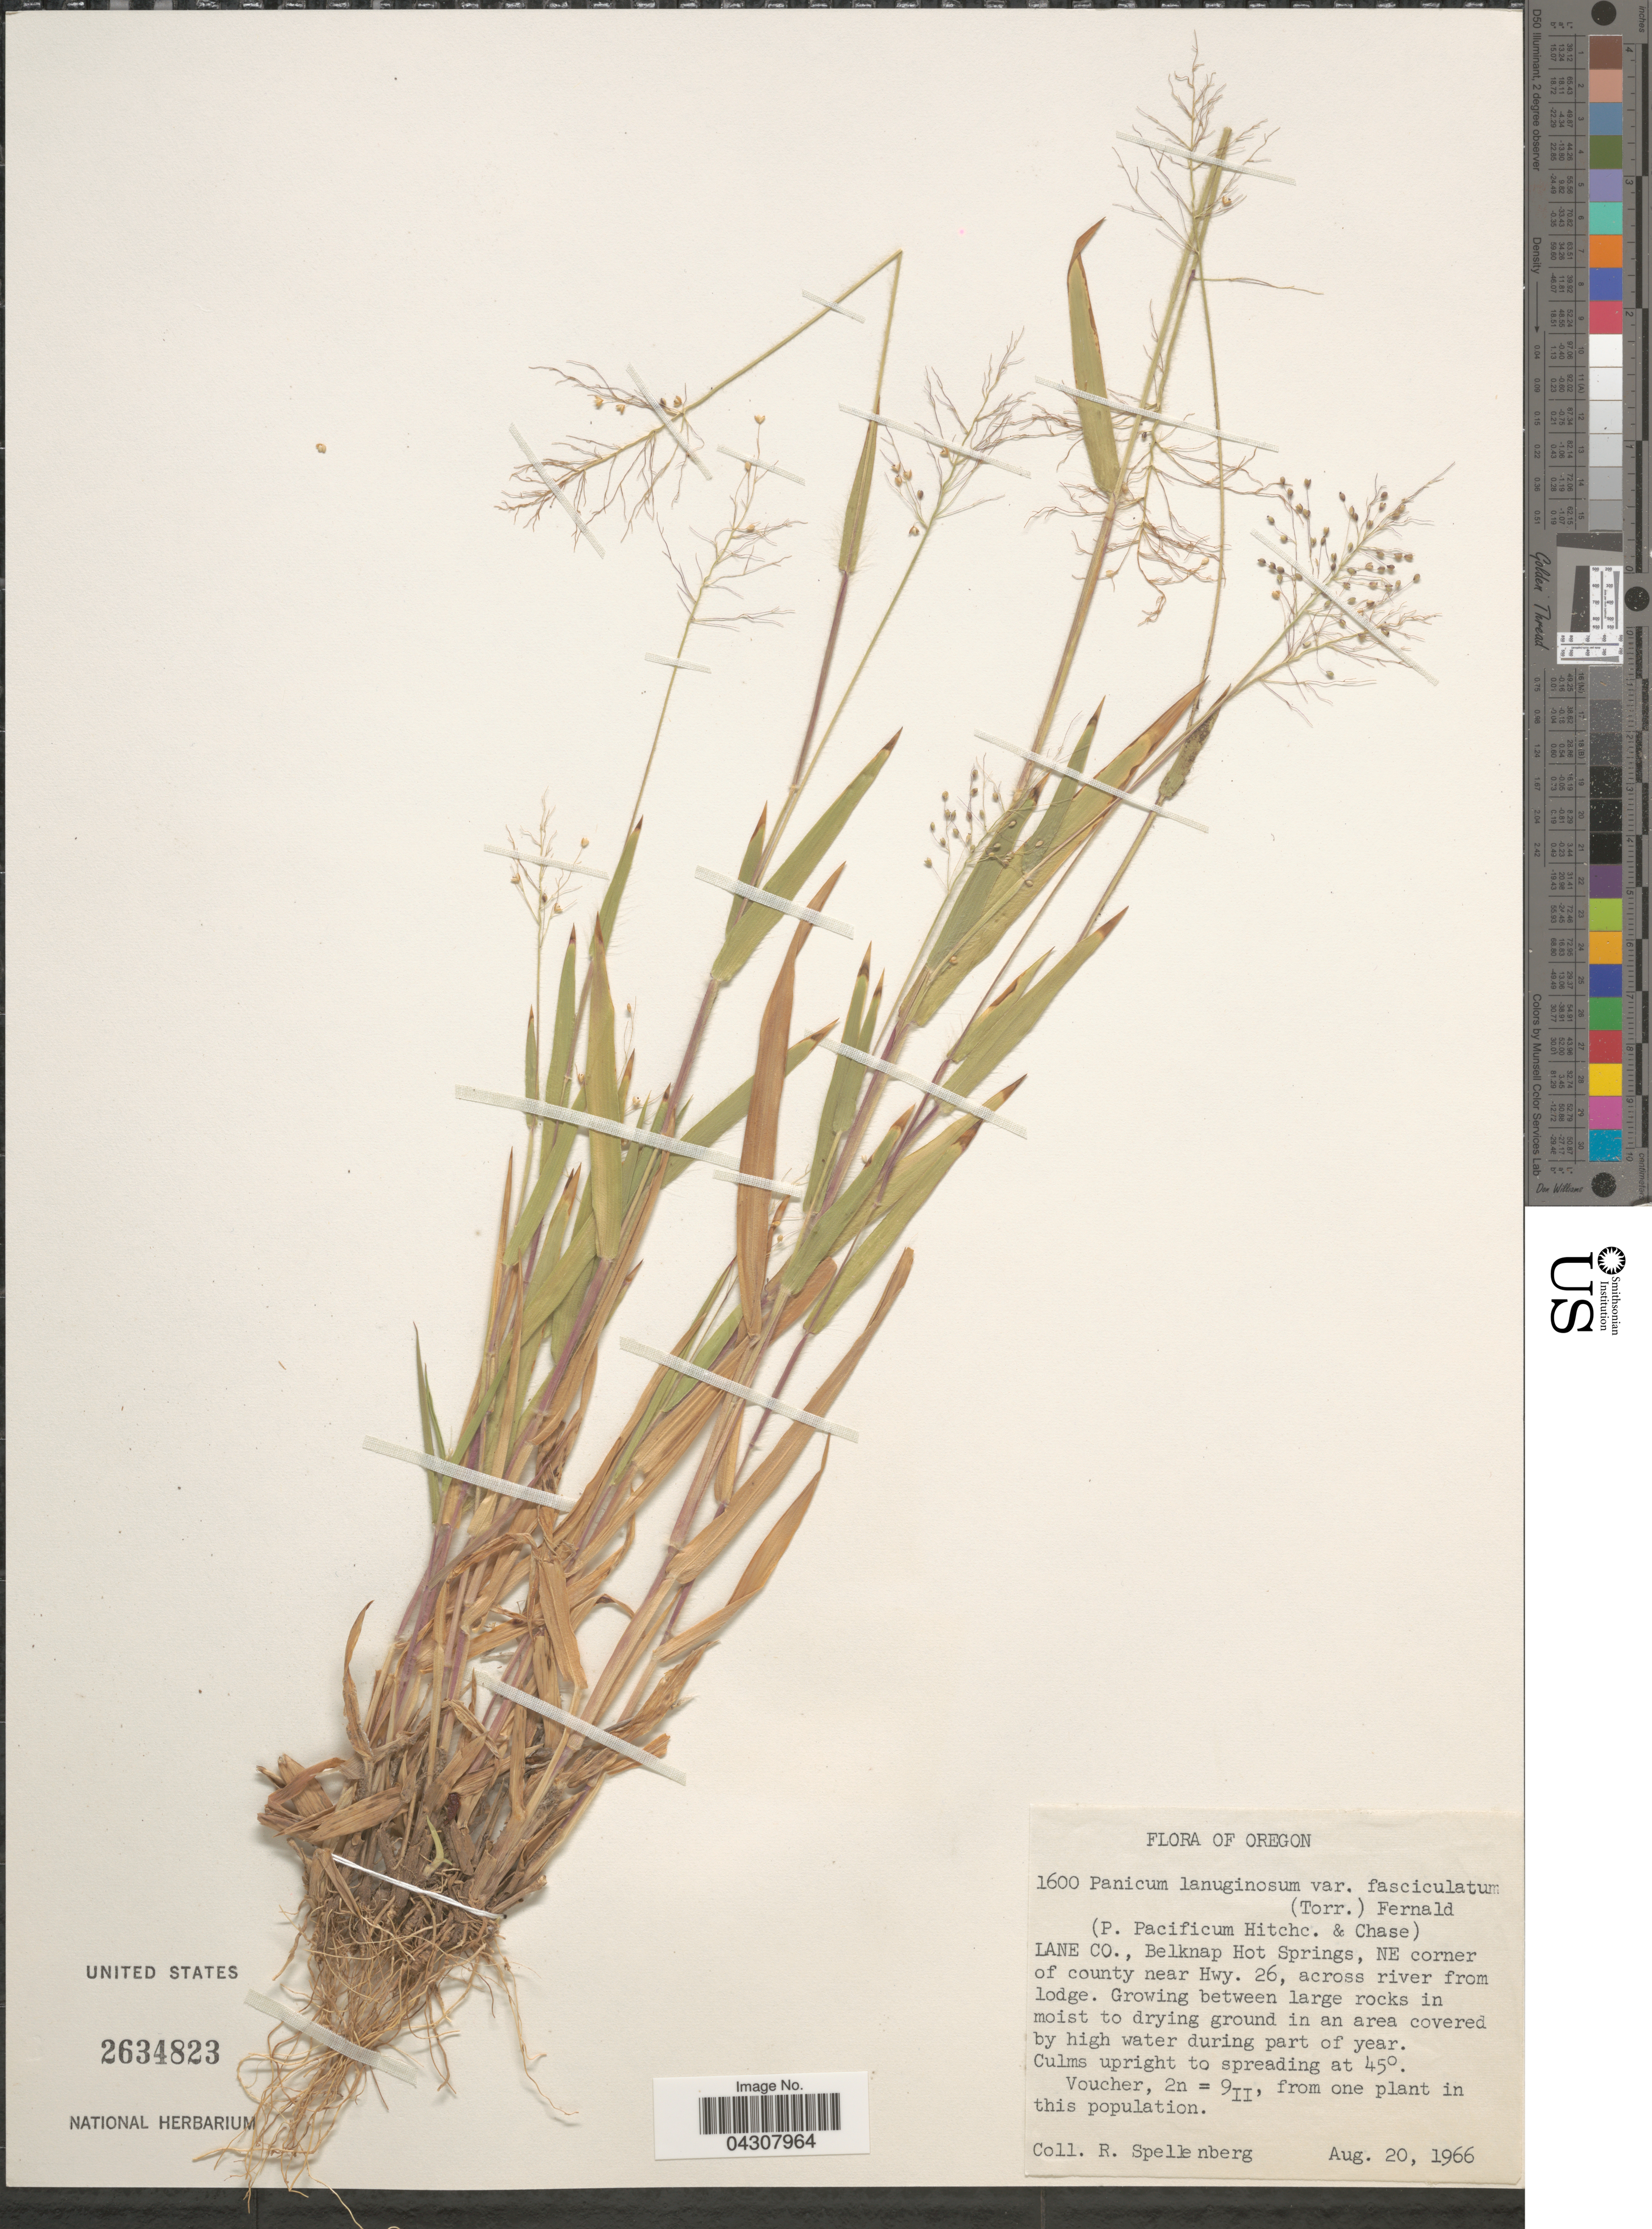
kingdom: Plantae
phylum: Tracheophyta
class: Liliopsida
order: Poales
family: Poaceae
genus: Dichanthelium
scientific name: Dichanthelium acuminatum var. acuminatum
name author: (Sw.) Gould & C.A. Clark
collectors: R. Spellenberg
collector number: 1600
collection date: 1966-08-20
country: United States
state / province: Oregon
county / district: Lane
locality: Lane Co., Belknap Hot Springs, NE corner of county near Hwy. 26, across river from lodge.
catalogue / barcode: US 2634823